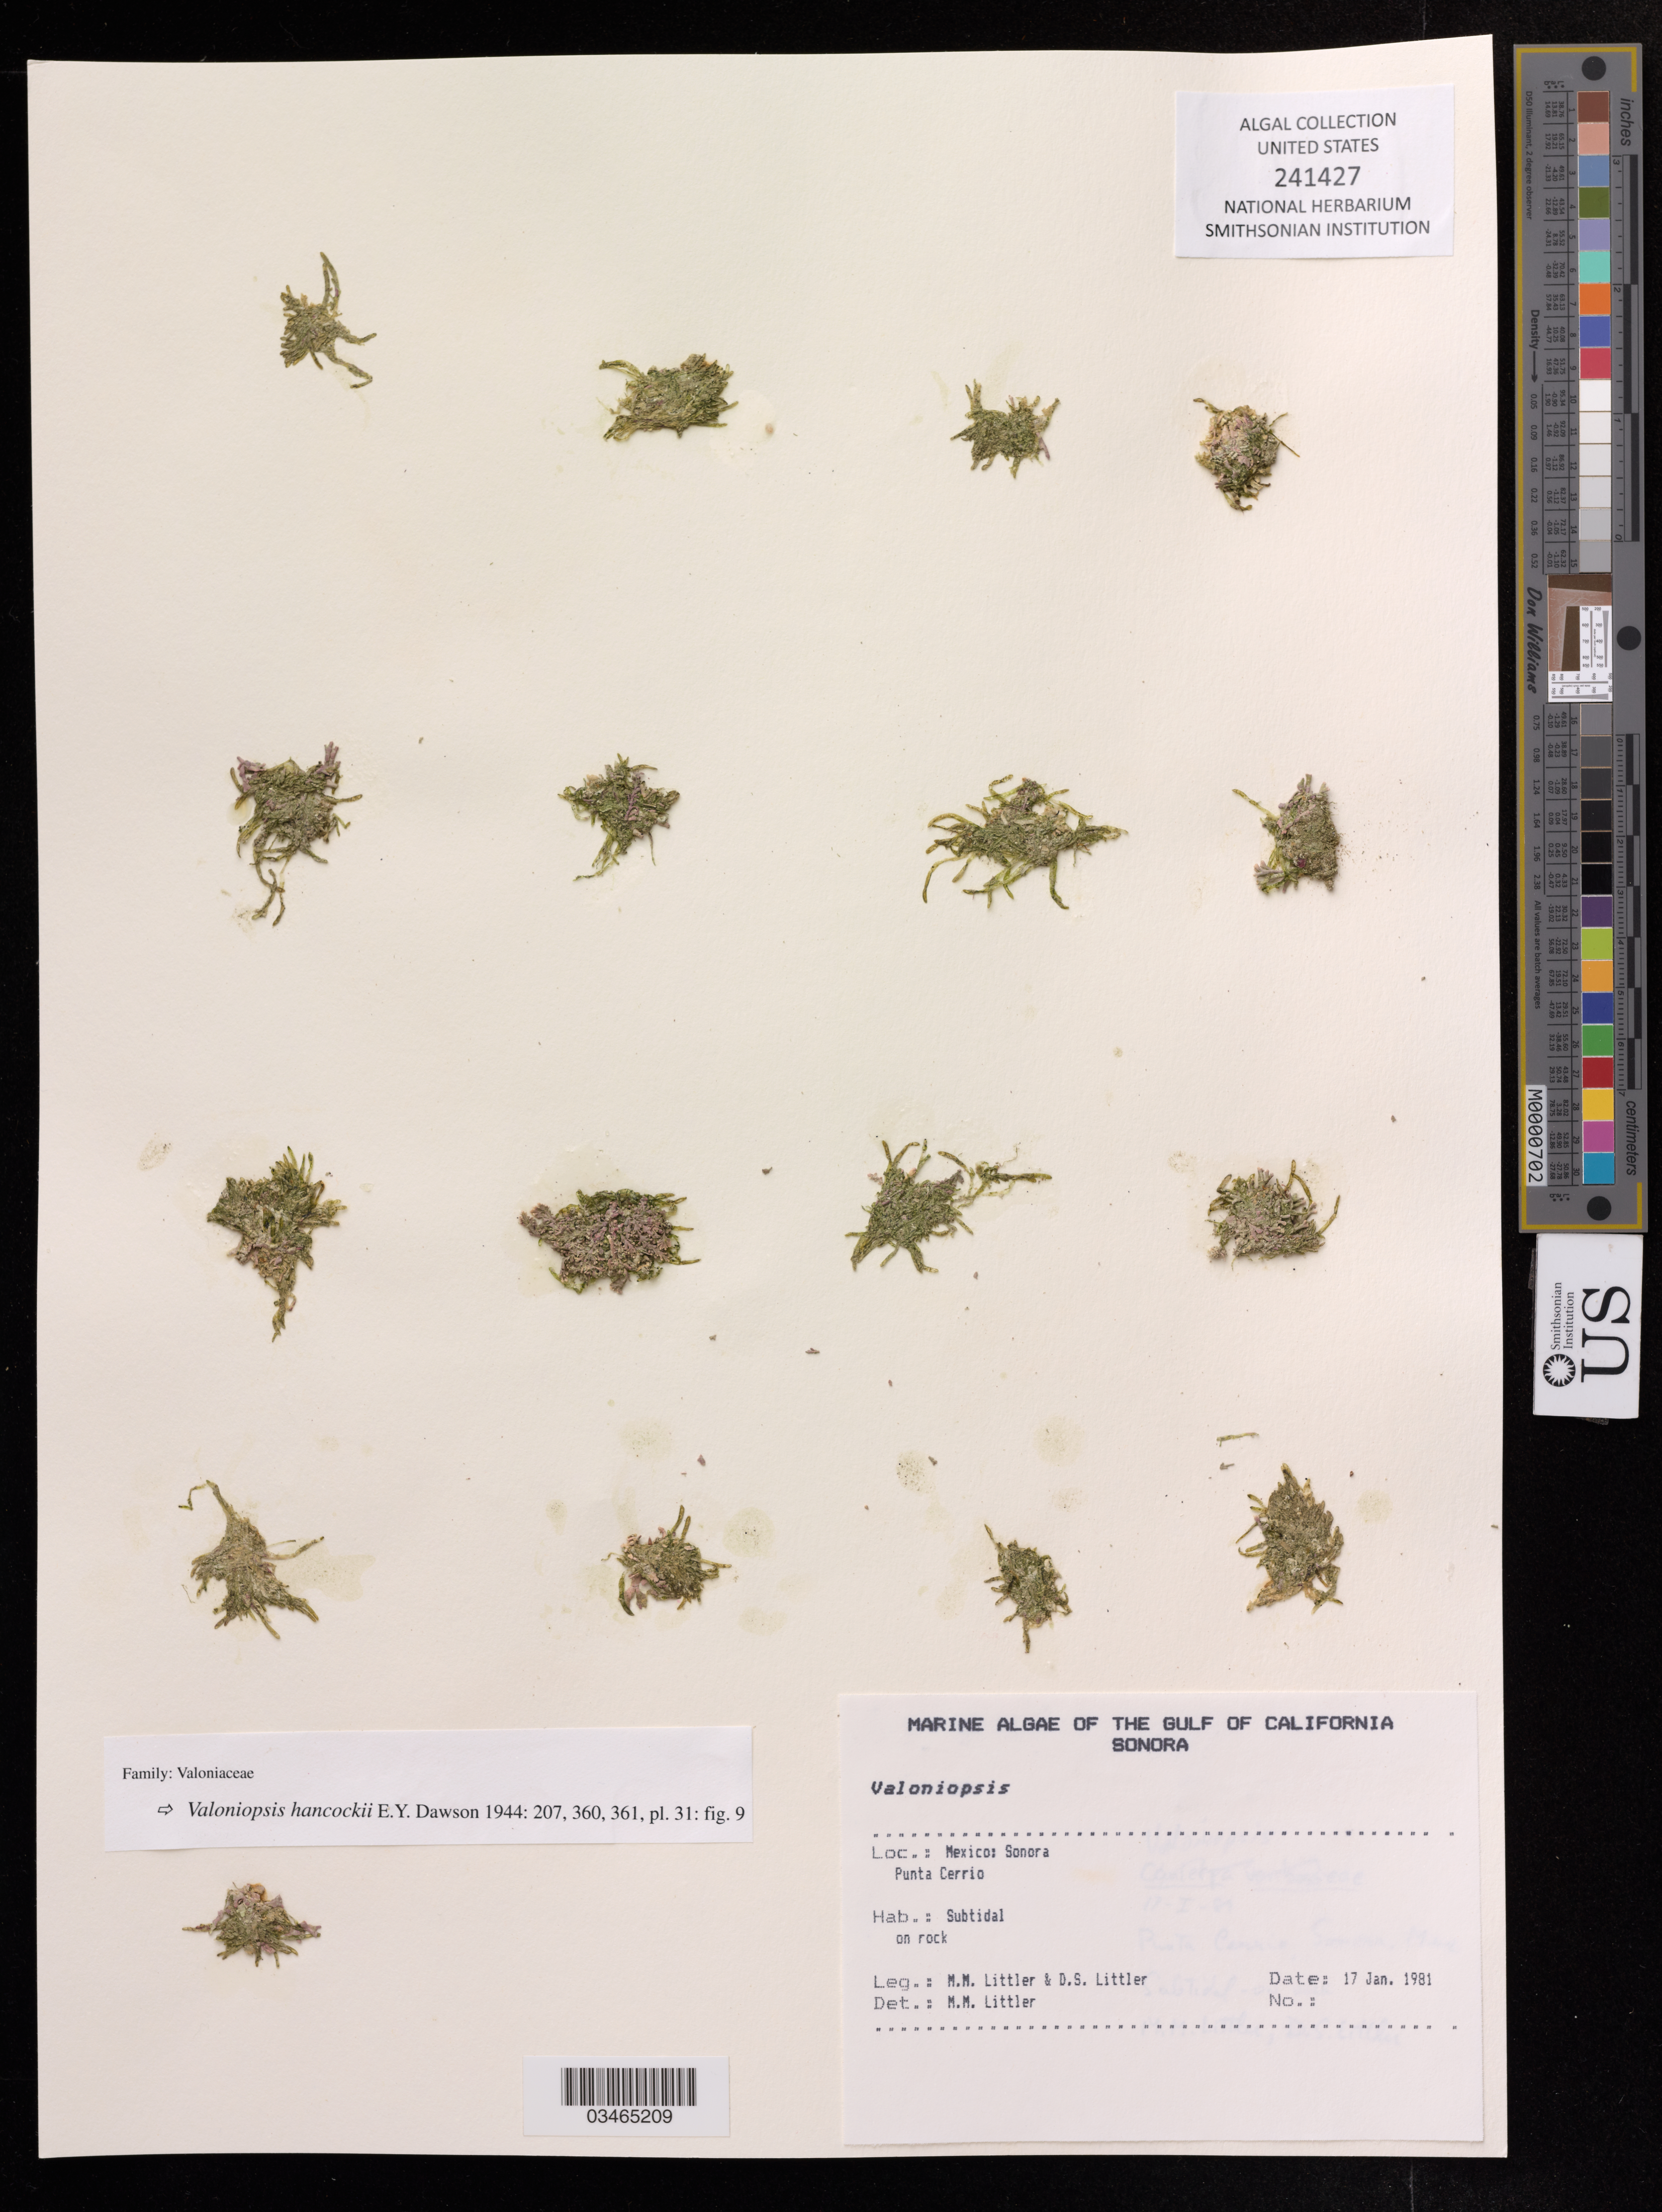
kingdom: Plantae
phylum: Chlorophyta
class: Ulvophyceae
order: Siphonocladales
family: Valoniaceae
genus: Valoniopsis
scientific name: Valoniopsis sp.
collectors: M. M. Littler & D. S. Littler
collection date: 1981-01-17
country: Mexico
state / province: México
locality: Sonora: Punta Cerrio.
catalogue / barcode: US 241427